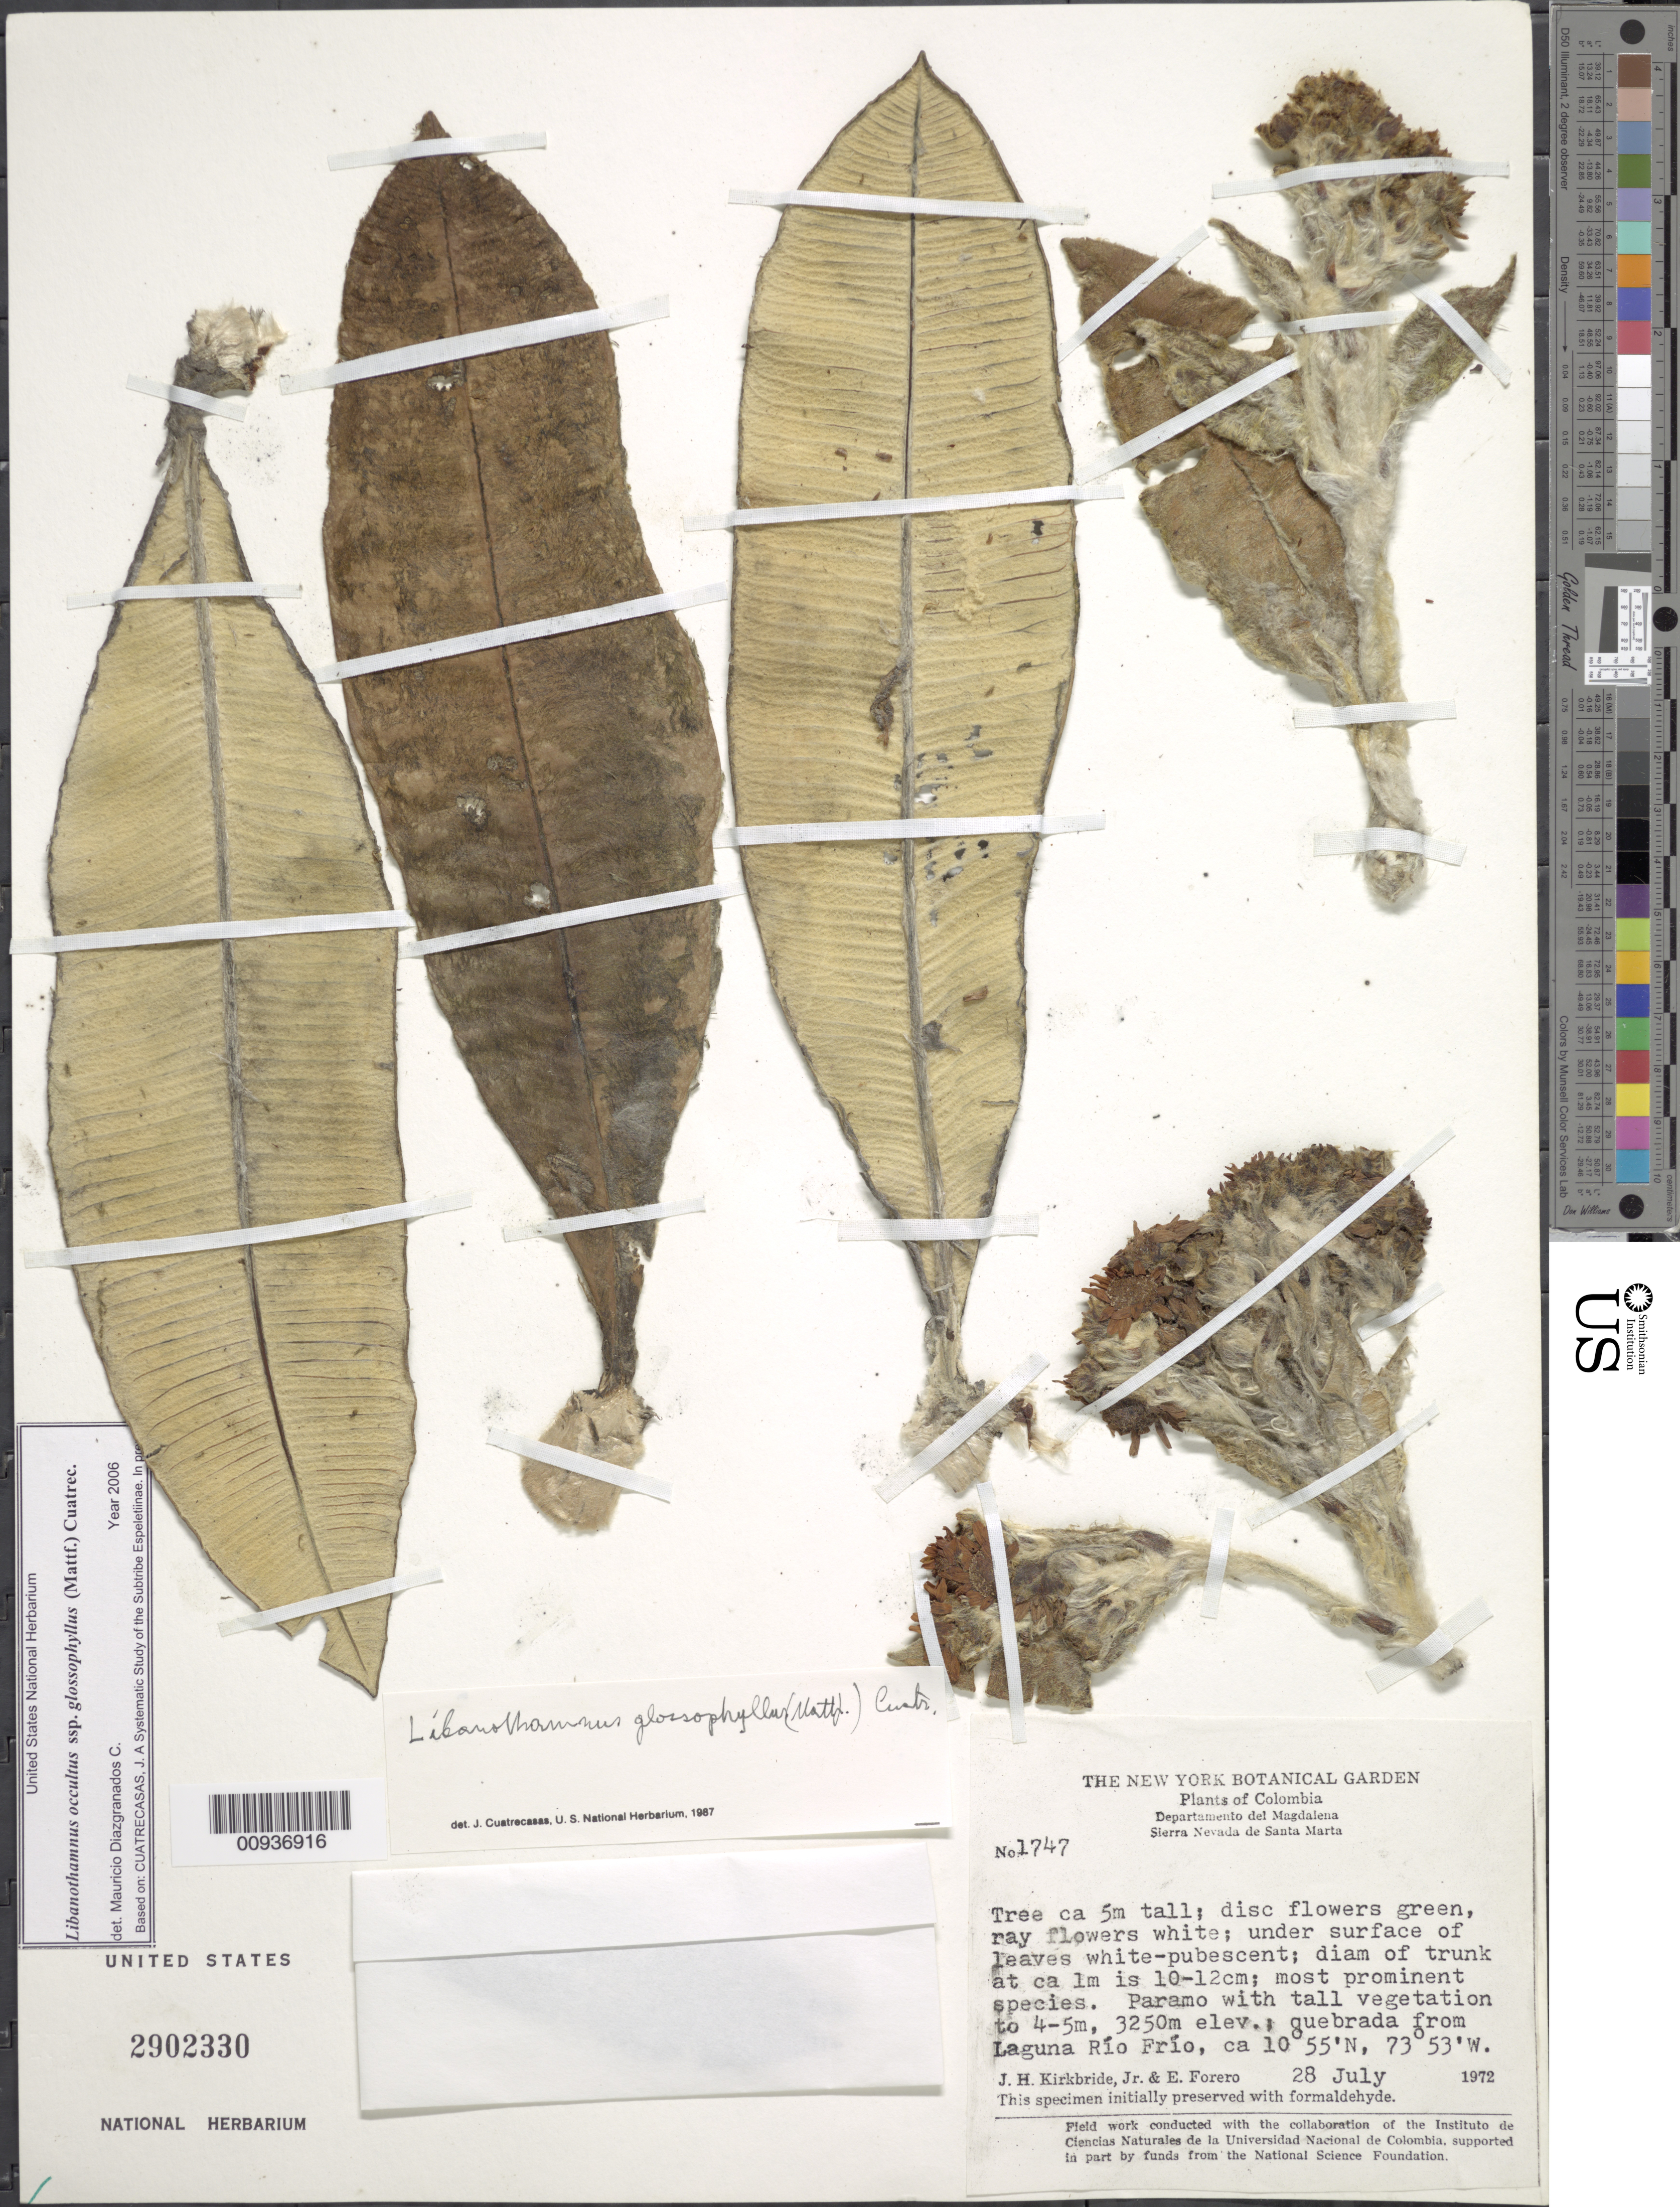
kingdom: Plantae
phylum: Tracheophyta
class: Magnoliopsida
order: Asterales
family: Asteraceae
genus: Libanothamnus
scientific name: Libanothamnus occultus subsp. glossophyllus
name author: (Mattf.) Cuatrec.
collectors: J. H. Kirkbride & E. Forero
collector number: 1747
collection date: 1972-07-28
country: Colombia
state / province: Magdalena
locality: Sierra Nevada de Santa Marta, quebrada from Laguna Río Frío.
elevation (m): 3250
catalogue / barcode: US 2902330